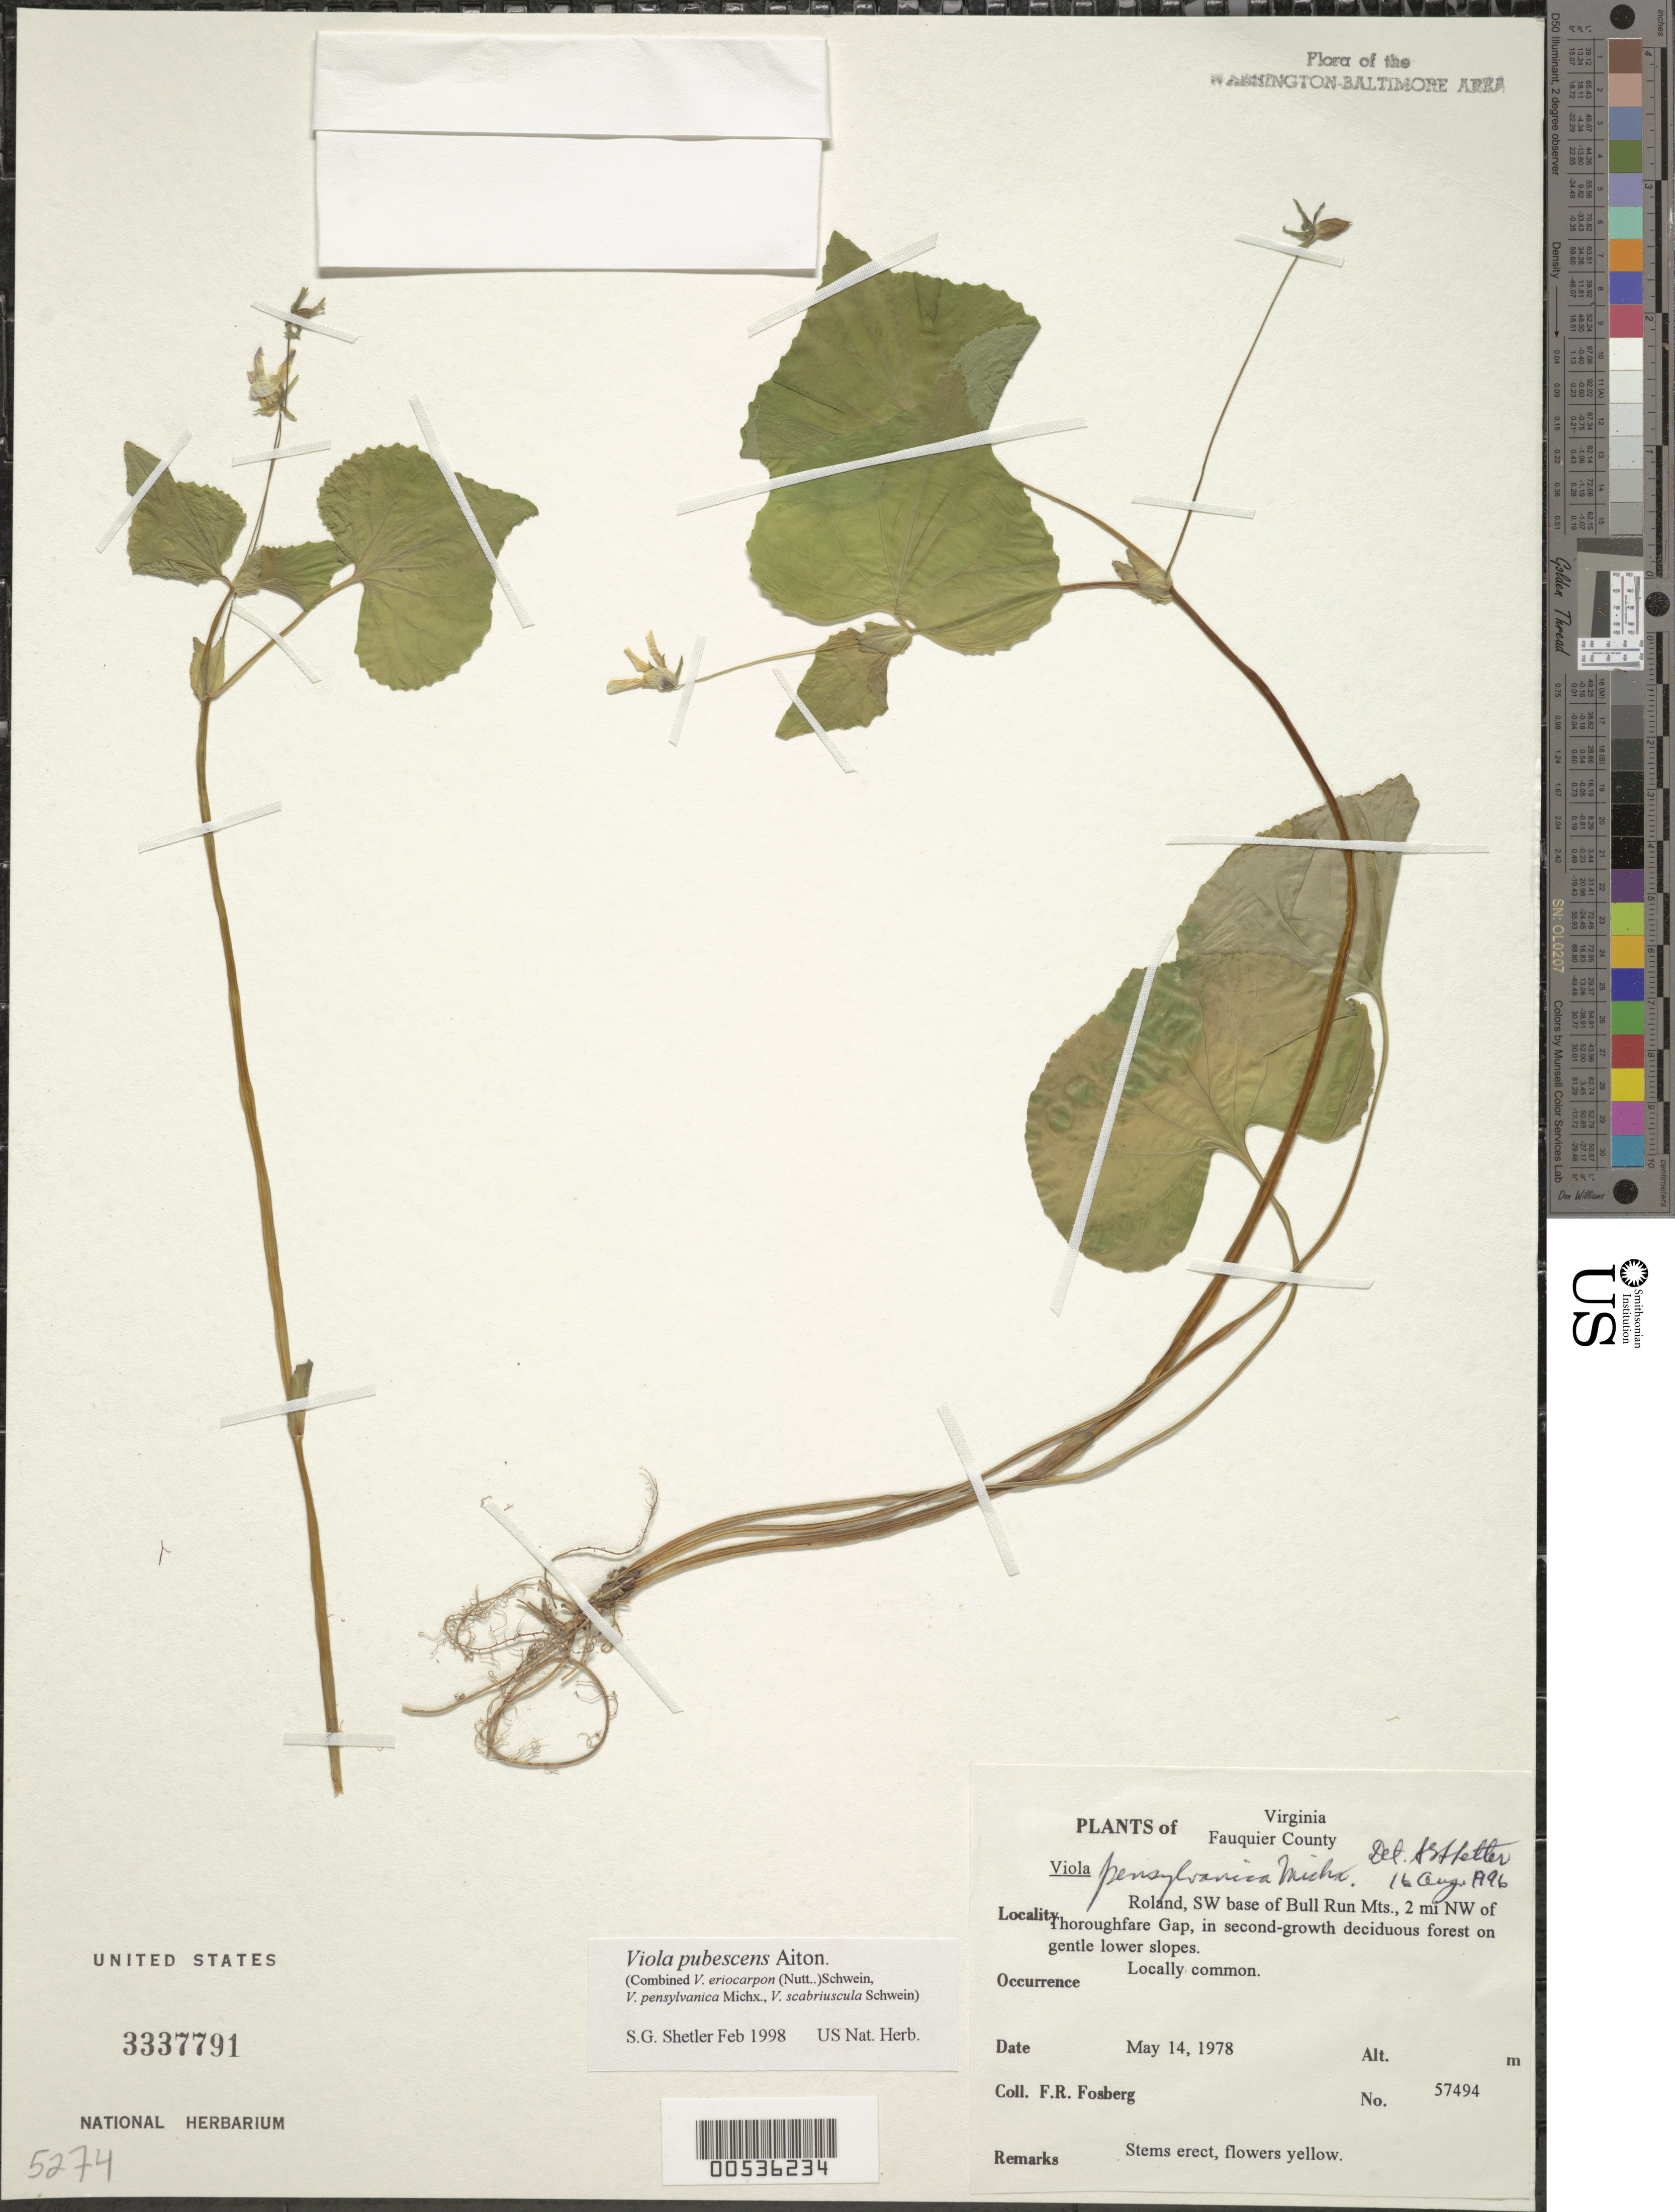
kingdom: Plantae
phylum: Tracheophyta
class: Magnoliopsida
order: Malpighiales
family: Violaceae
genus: Viola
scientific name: Viola pubescens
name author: Aiton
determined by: Shetler, Stanwyn G., (US), NMNH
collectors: F. R. Fosberg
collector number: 57494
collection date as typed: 14 May 1978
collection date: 1978-05-14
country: United States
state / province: Virginia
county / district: Fauquier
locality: Roland, SW base of Bull Run Mts., NW of Thorofare Gap Bull Run Mts.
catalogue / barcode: US 3337791